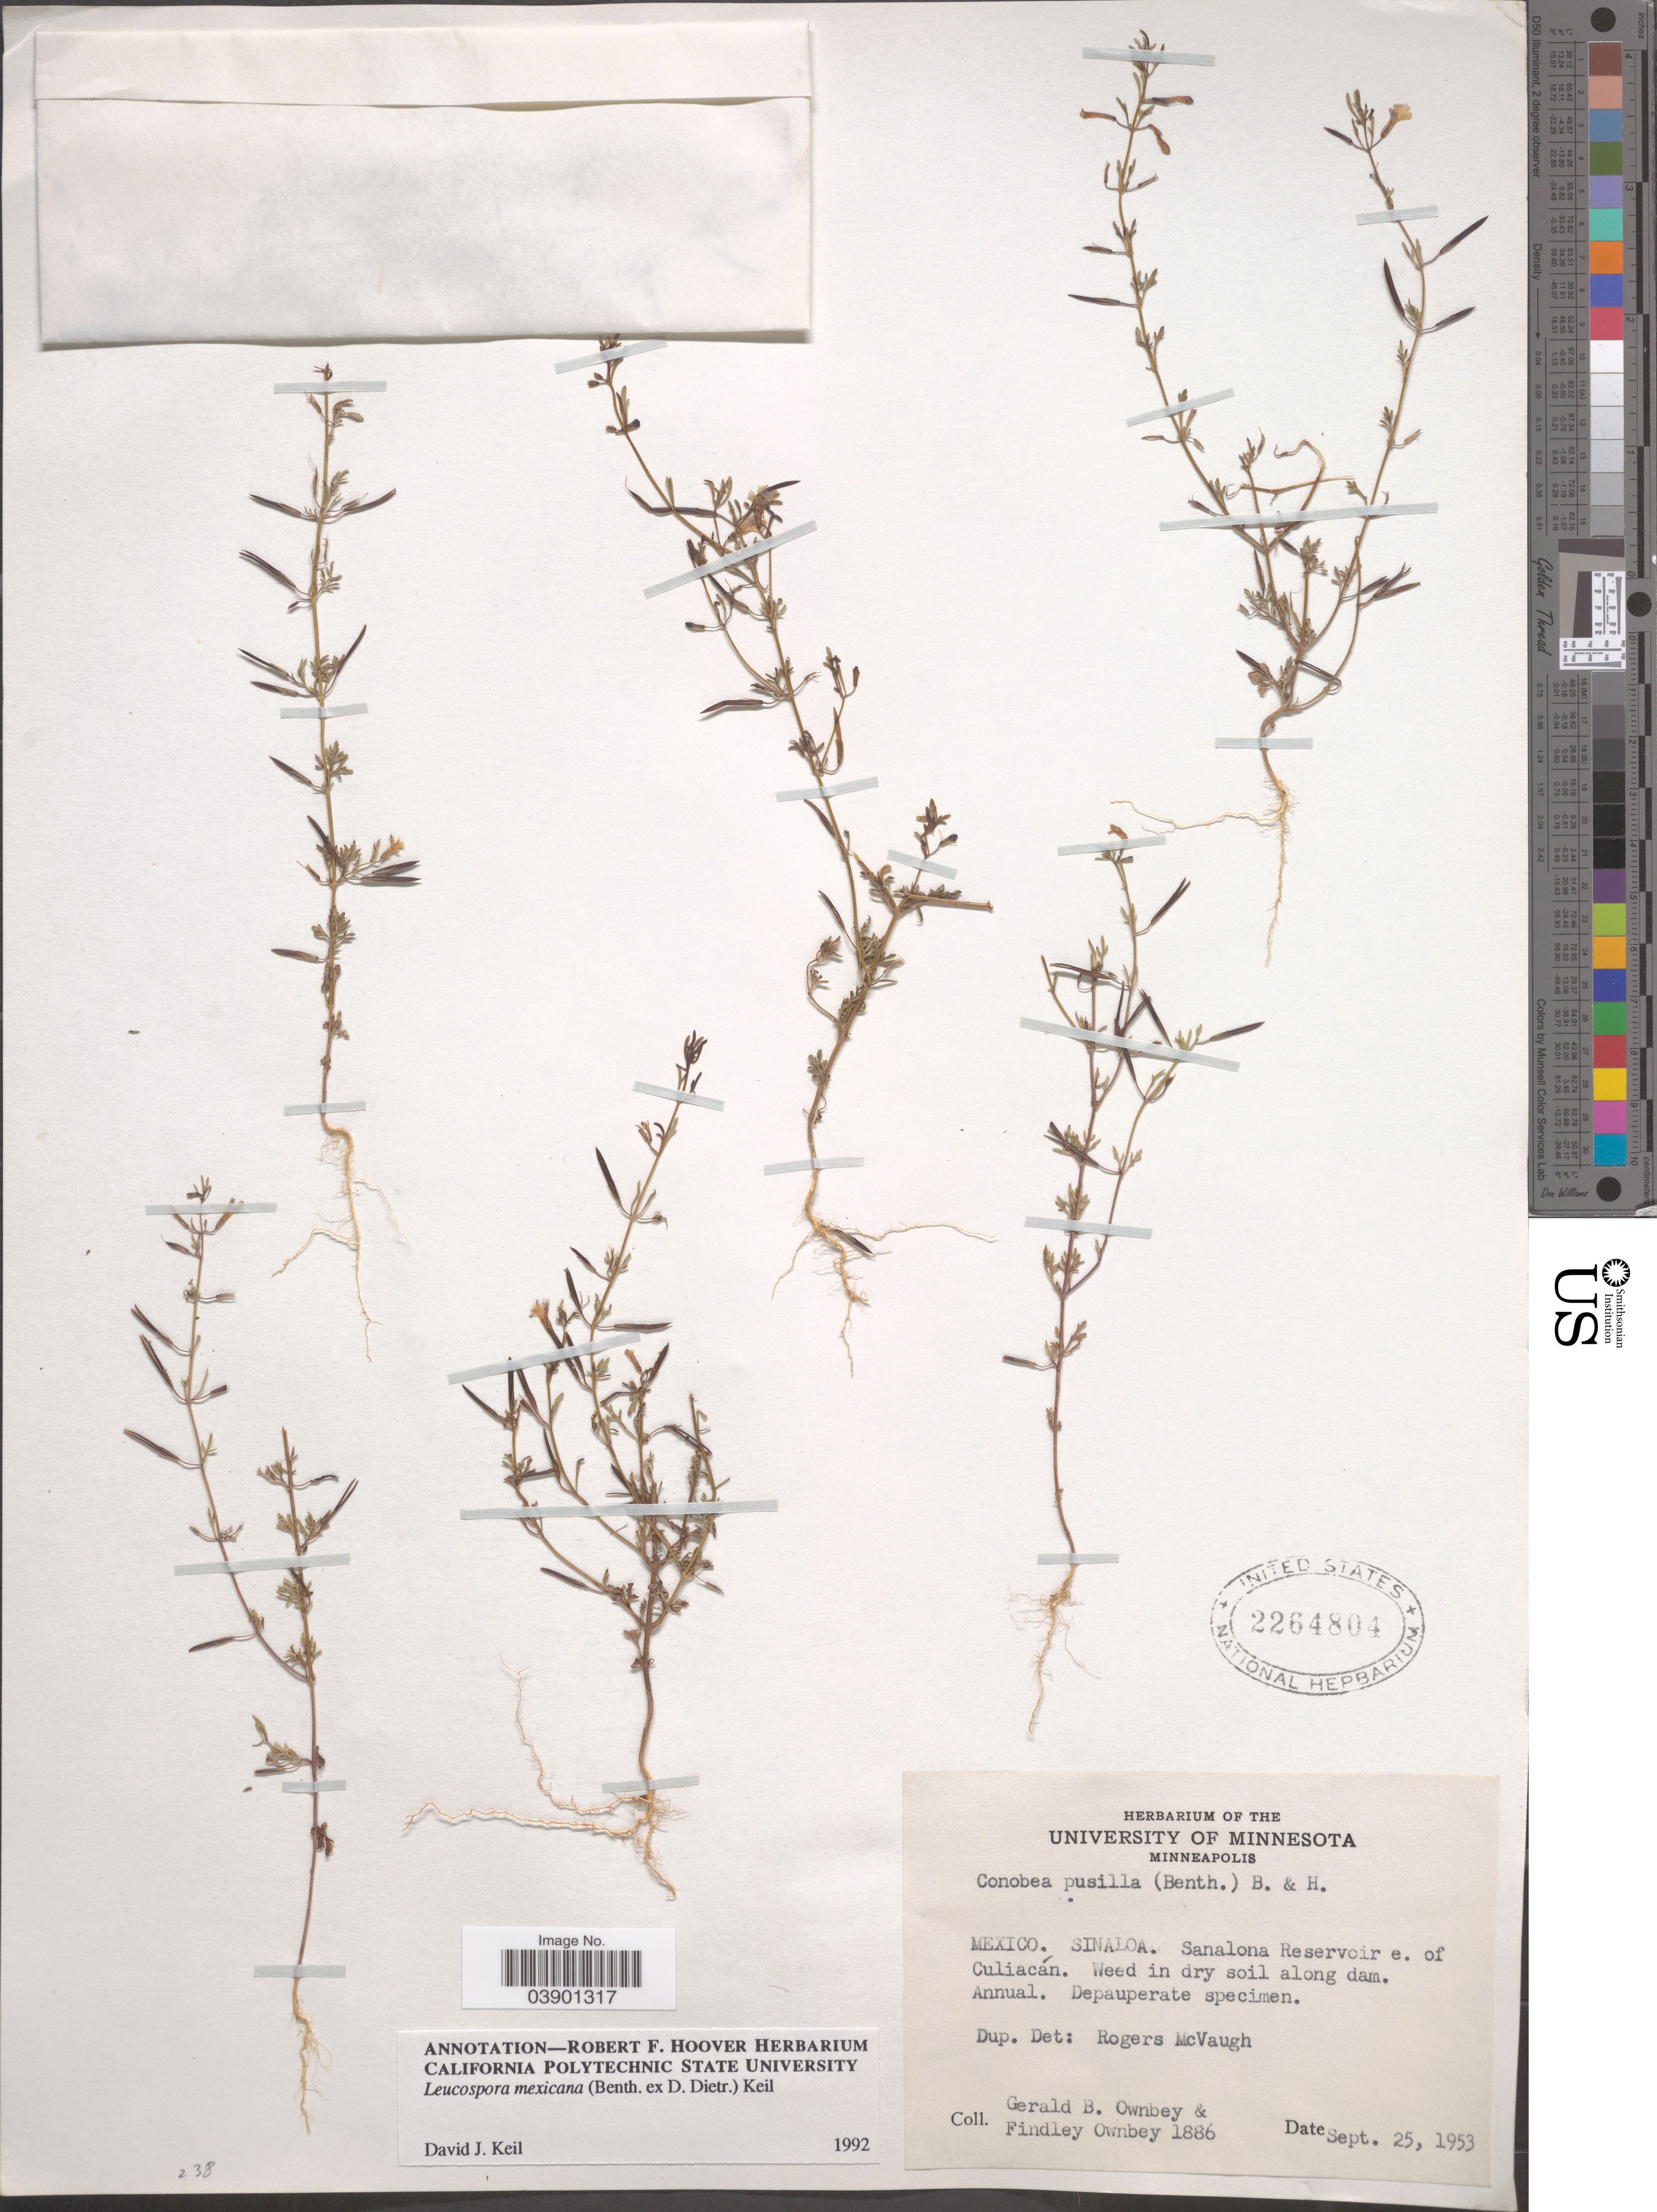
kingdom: Plantae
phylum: Tracheophyta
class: Magnoliopsida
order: Lamiales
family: Plantaginaceae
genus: Schistophragma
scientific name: Schistophragma pusillum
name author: Benth.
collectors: G. B. Ownbey & F. Ownbey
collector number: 1886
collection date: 1953-09-25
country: Mexico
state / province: Sinaloa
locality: Sanalona Reservoir e. of Culiacán.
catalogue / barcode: US 2264804